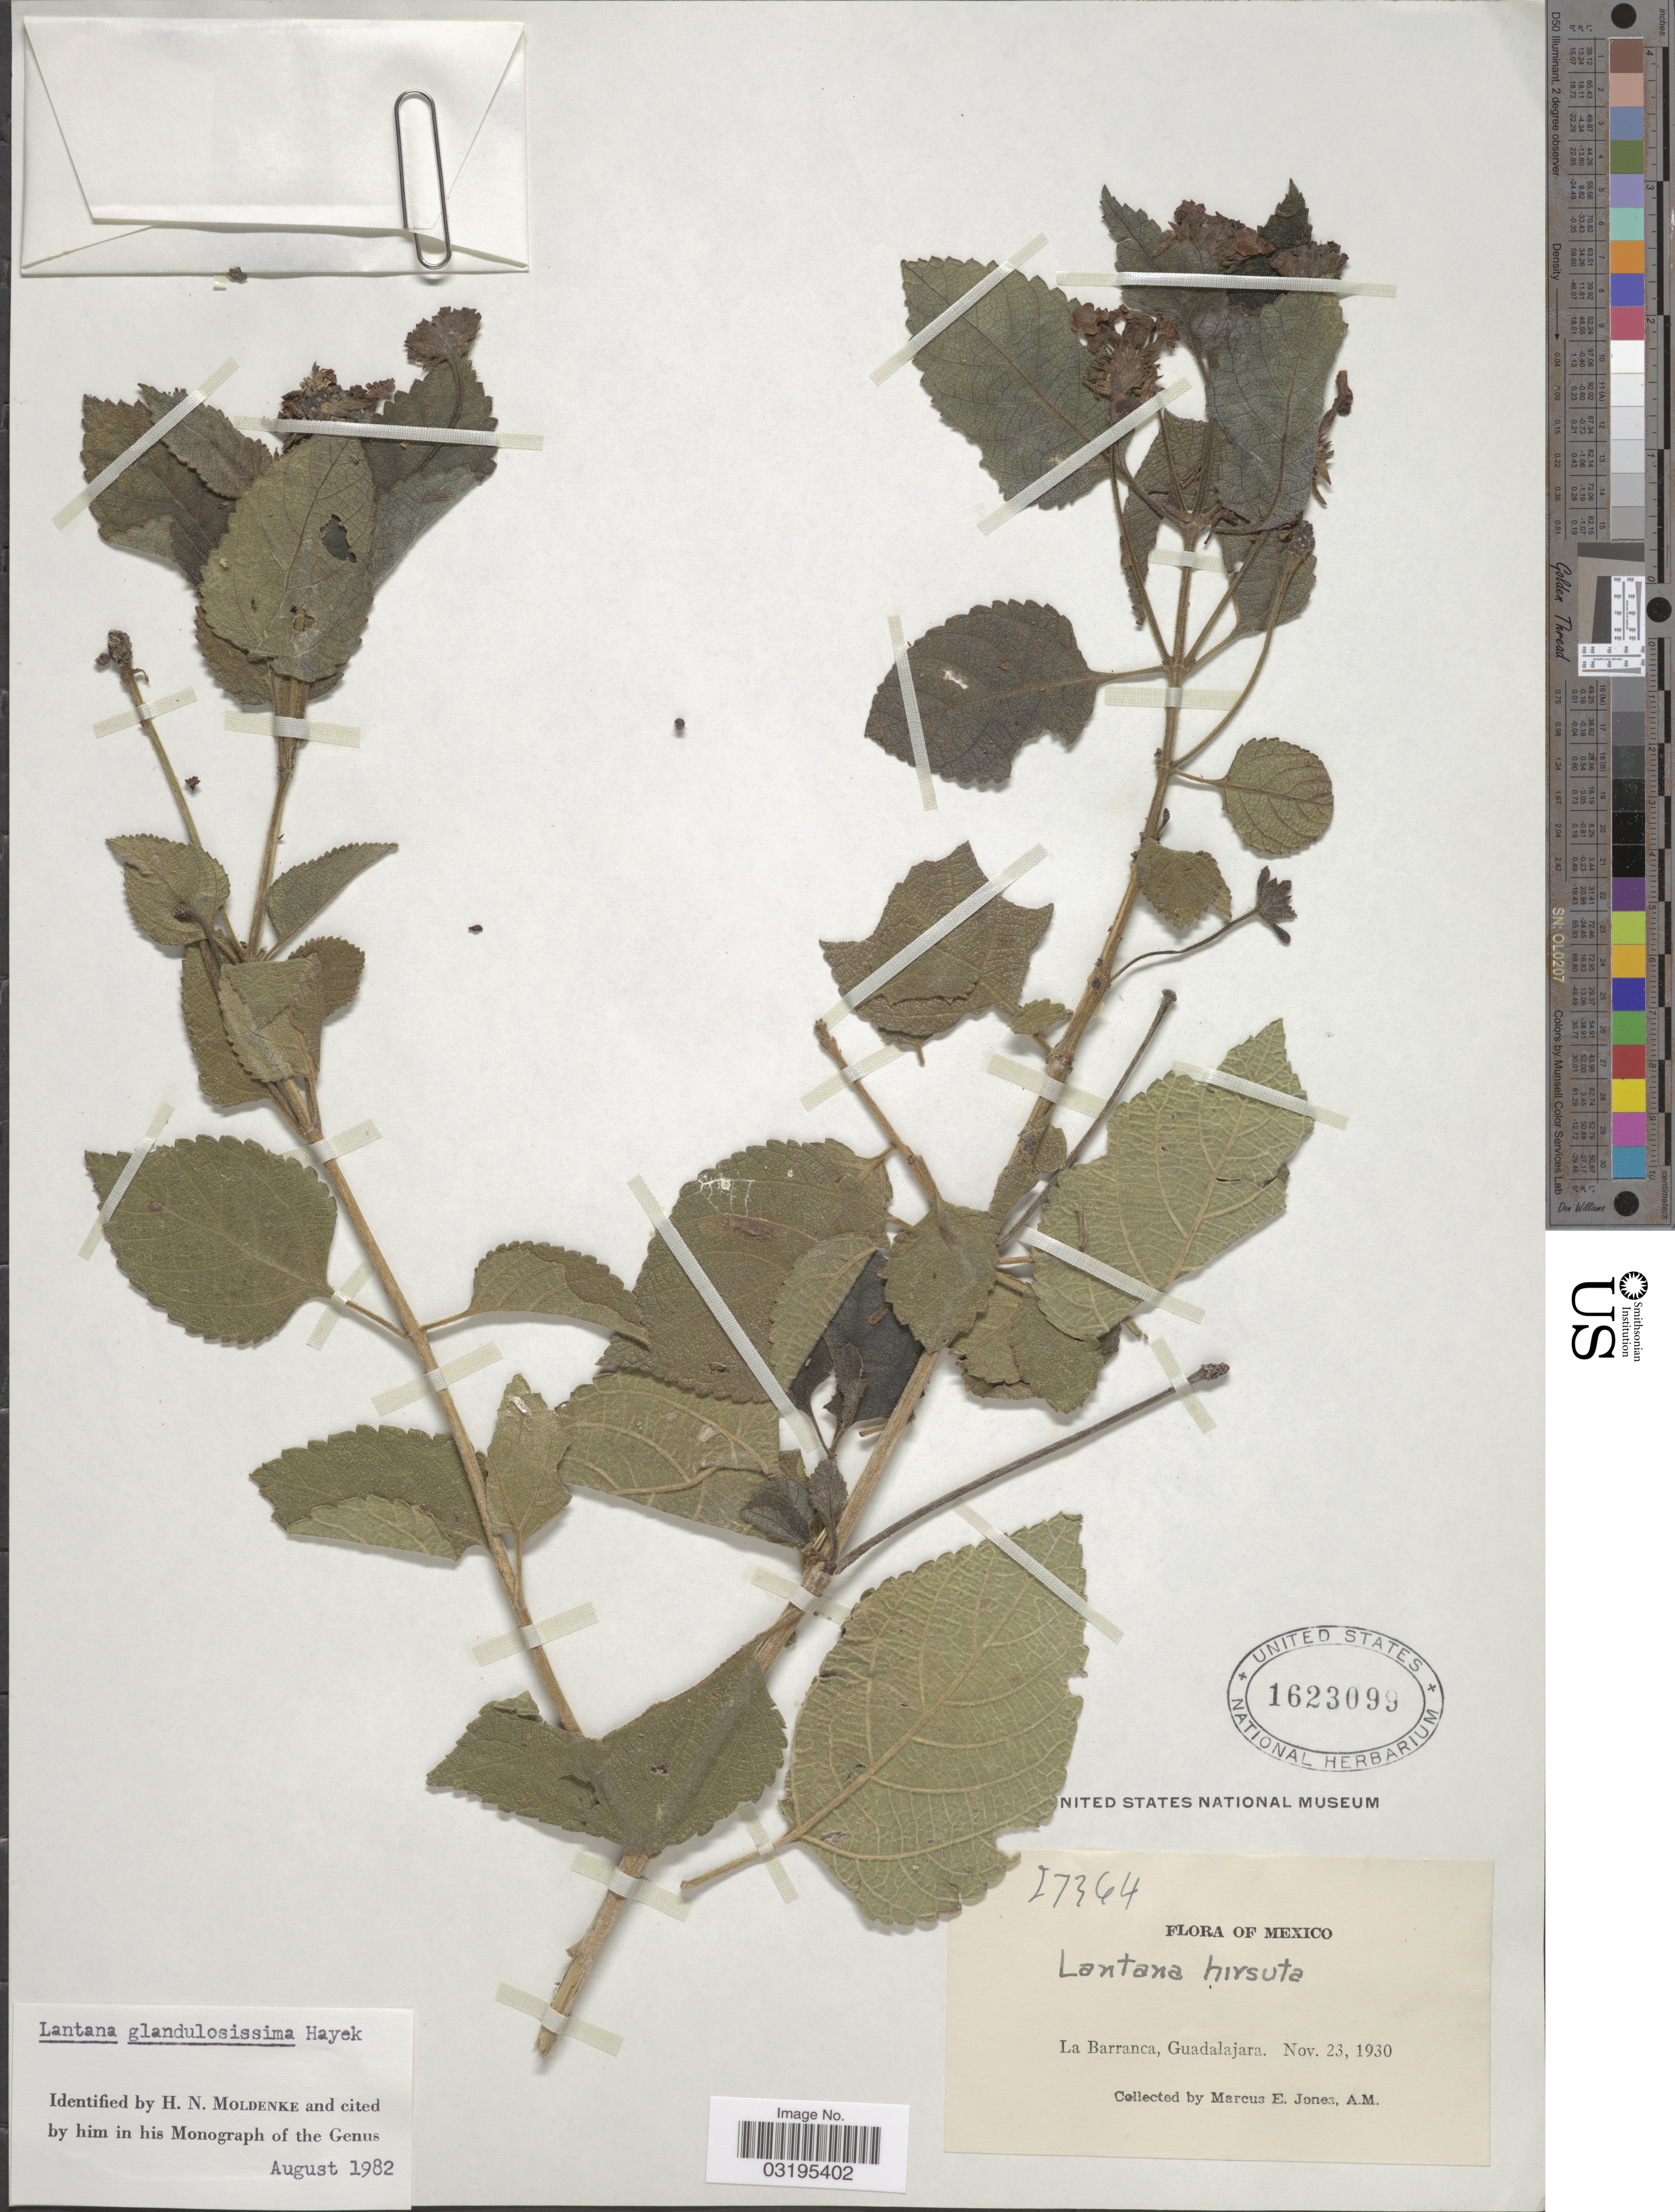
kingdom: Plantae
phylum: Tracheophyta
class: Magnoliopsida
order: Lamiales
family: Verbenaceae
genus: Lantana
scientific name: Lantana glandulosissima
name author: Hayek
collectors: M. E. Jones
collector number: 27364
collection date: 1930-11-23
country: Mexico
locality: La Barranca, Guadalajara.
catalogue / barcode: US 1623099